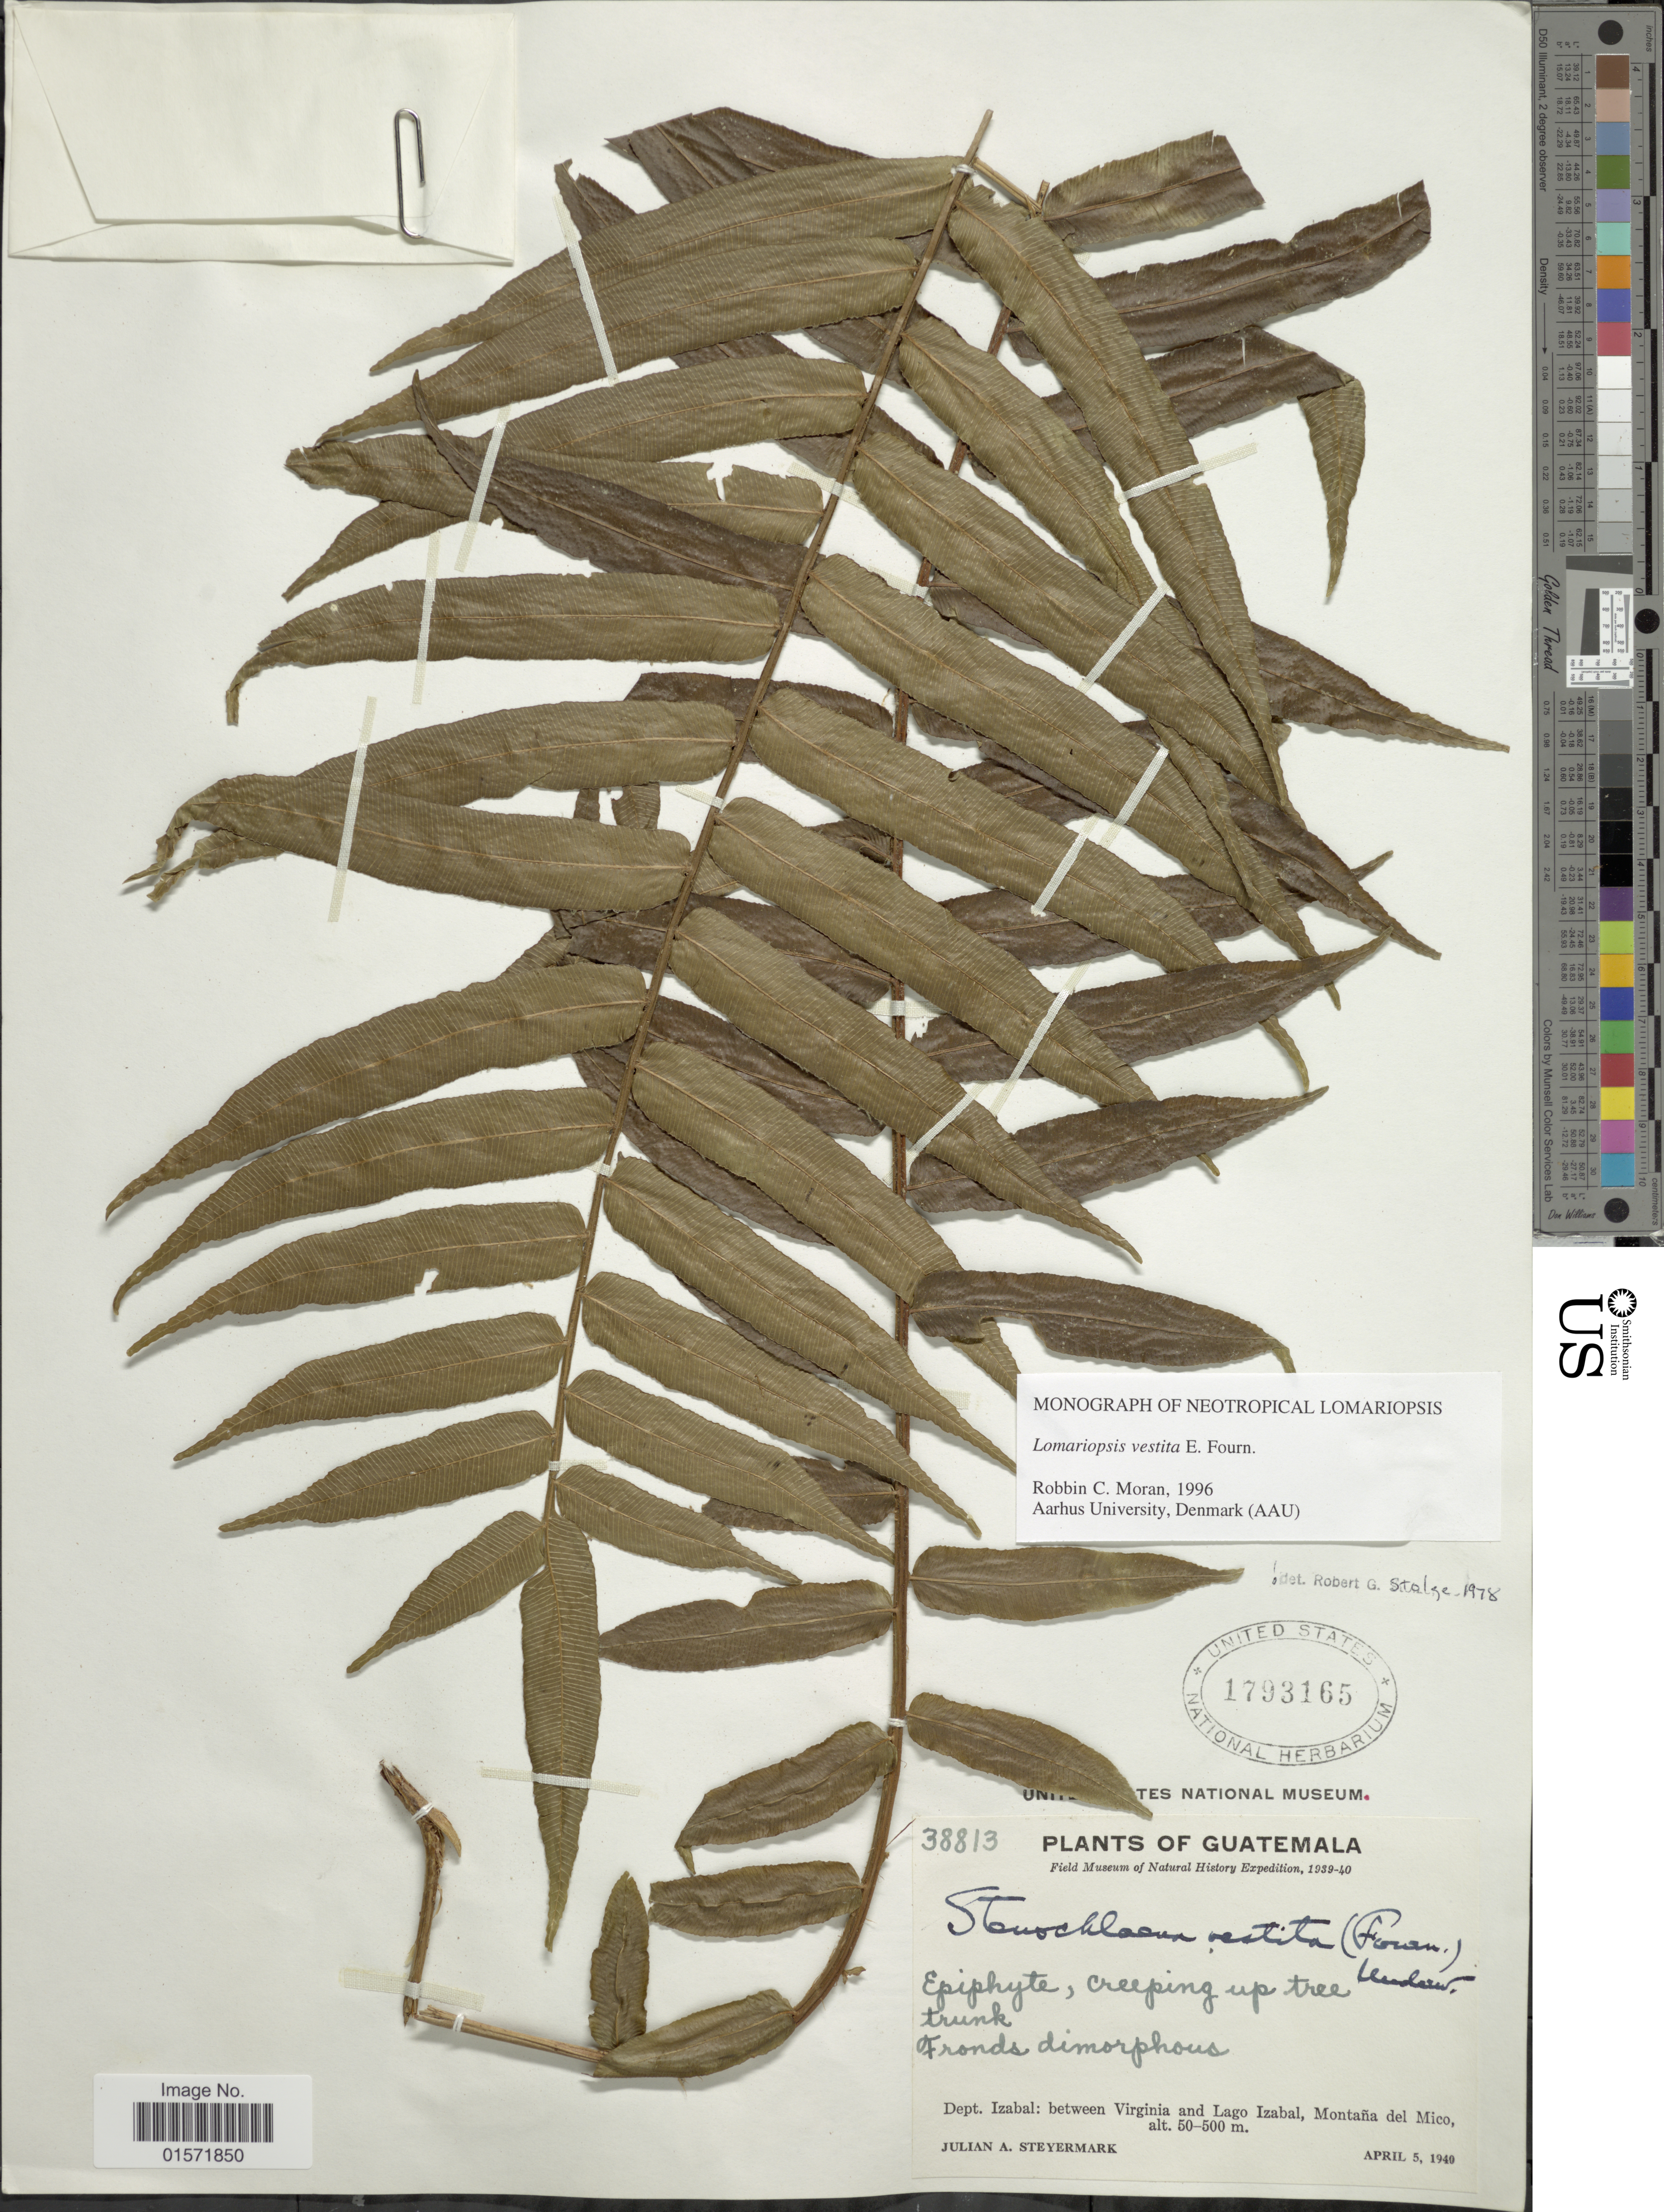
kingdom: Plantae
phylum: Tracheophyta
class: Polypodiopsida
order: Polypodiales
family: Lomariopsidaceae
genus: Lomariopsis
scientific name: Lomariopsis vestita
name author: E. Fourn.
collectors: J. Steyermark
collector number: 38813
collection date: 1940-04-05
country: Guatemala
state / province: Izabal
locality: Between Virginia and Lago Izabal, Montaña del Mico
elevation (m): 50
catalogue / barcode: US 1793165